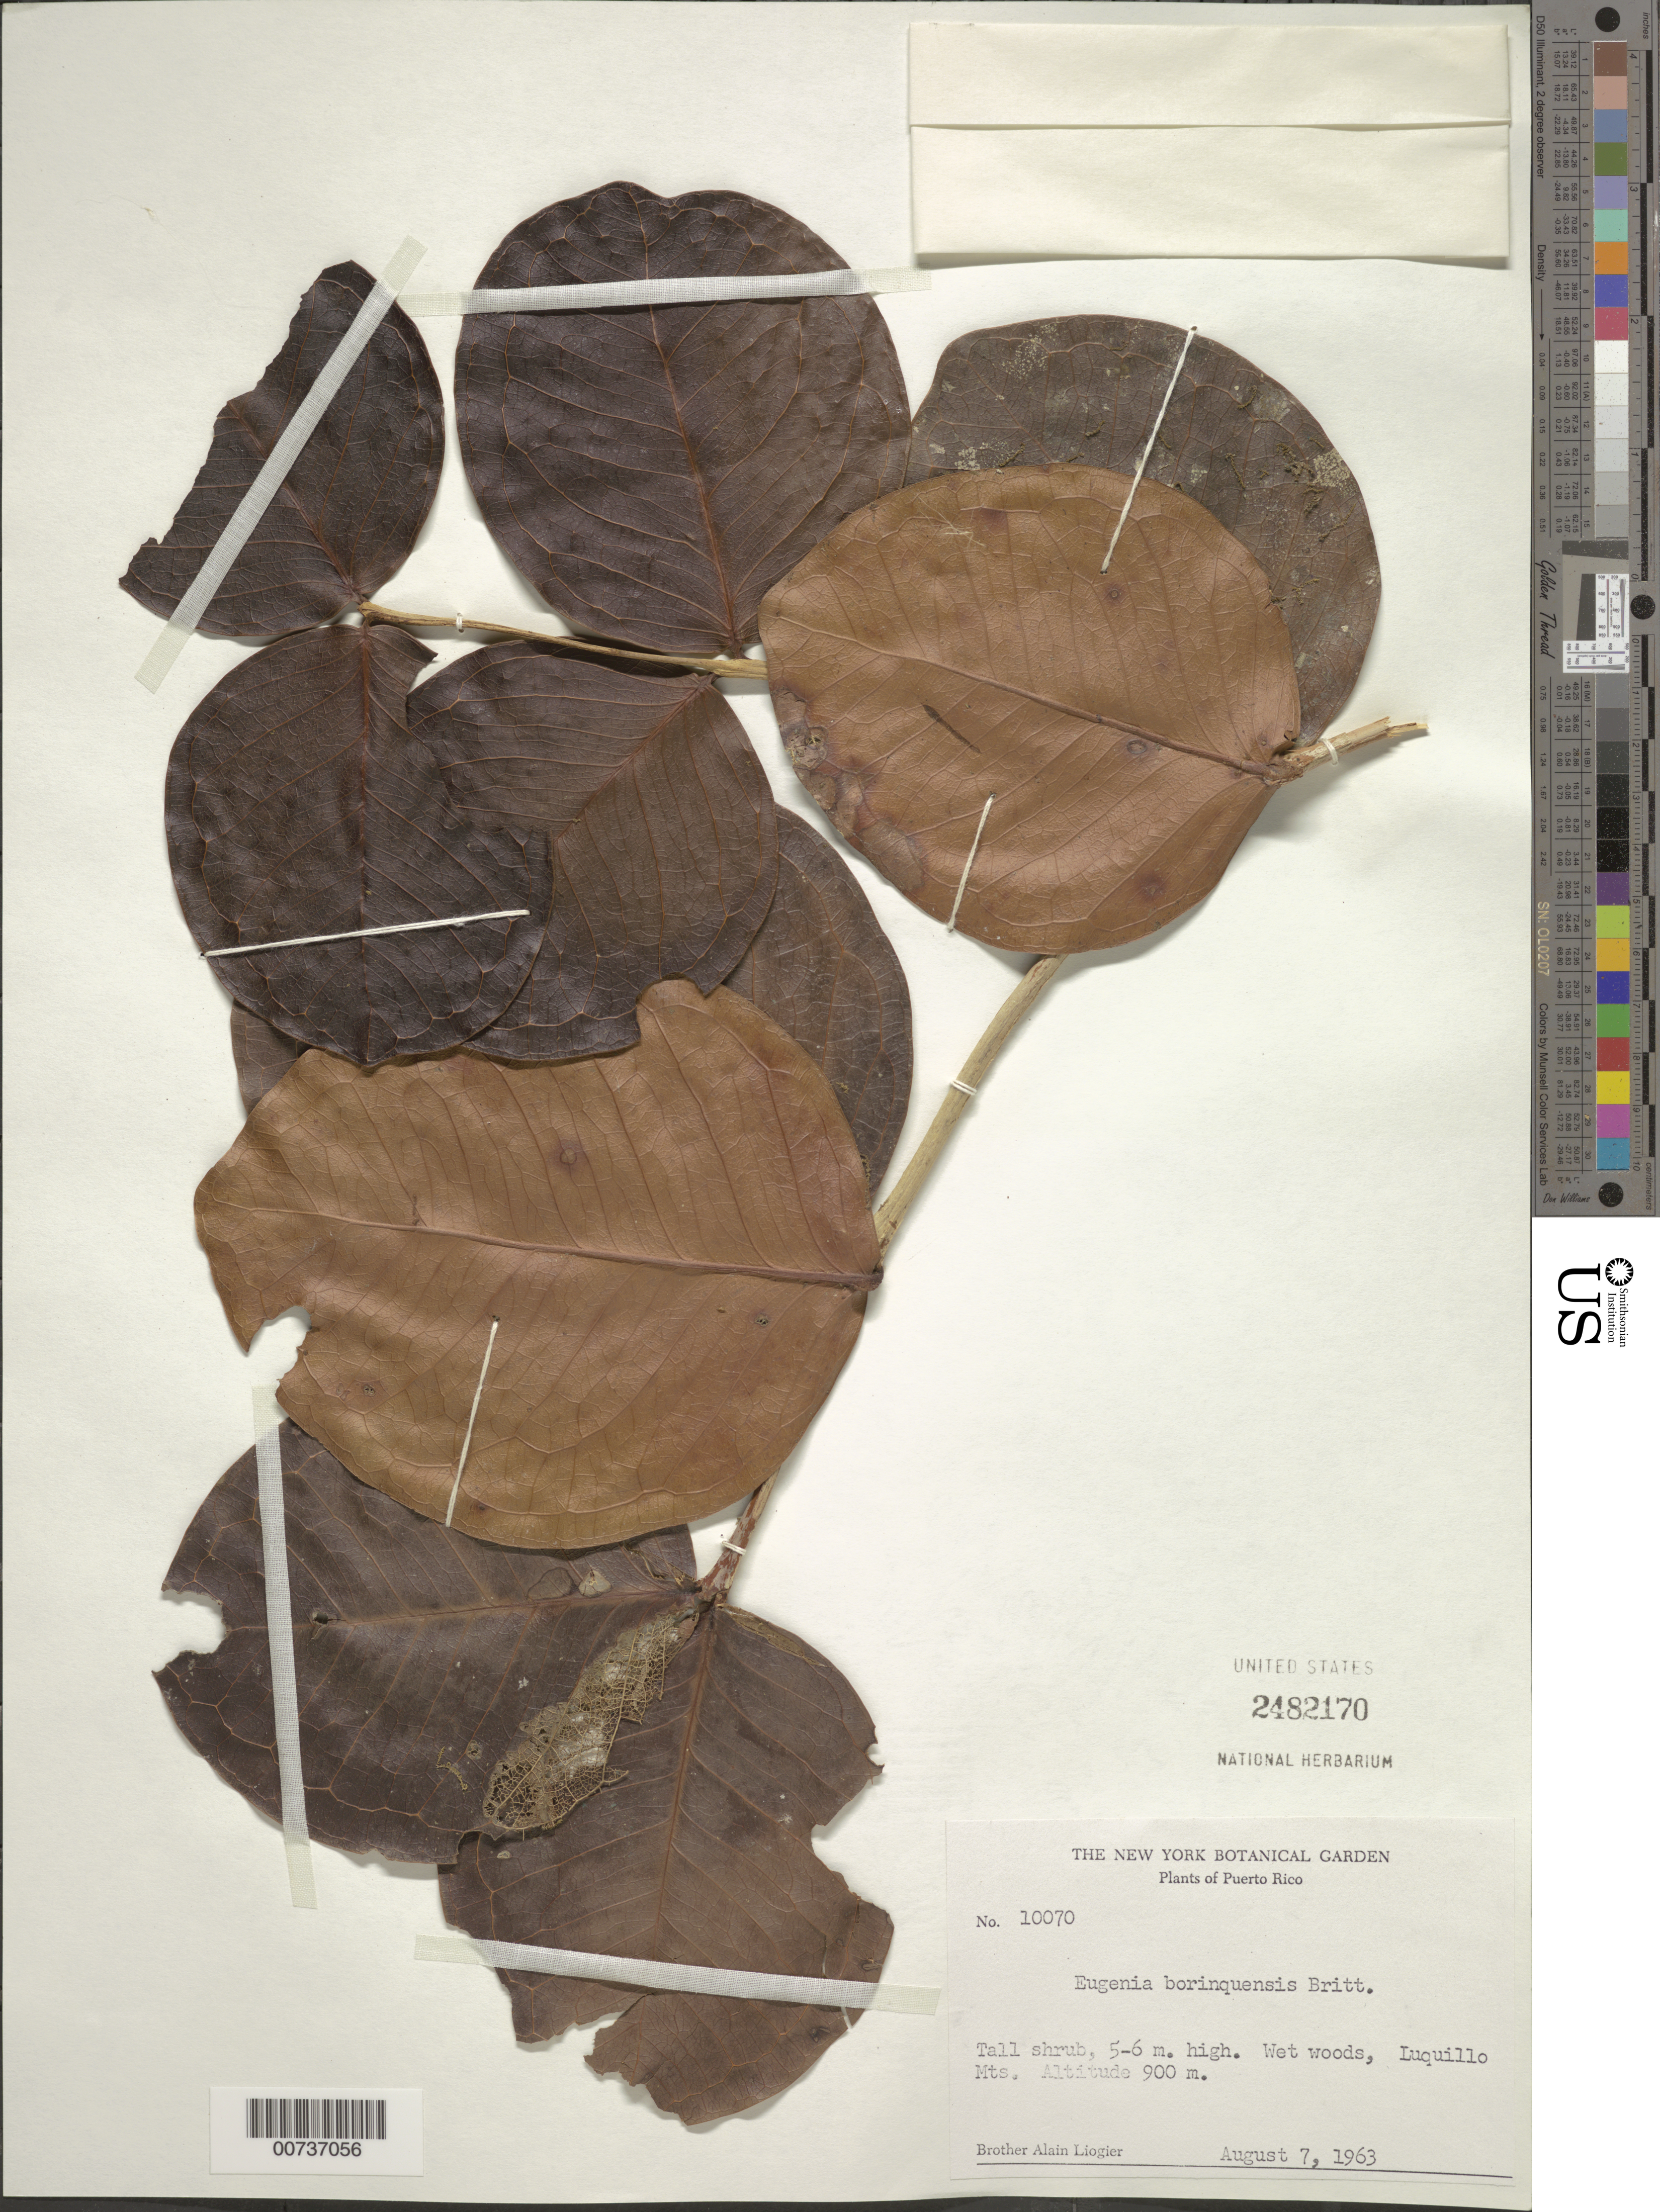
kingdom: Plantae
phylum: Tracheophyta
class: Magnoliopsida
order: Myrtales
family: Myrtaceae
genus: Eugenia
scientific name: Eugenia borinquensis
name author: Britton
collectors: A. H. Liogier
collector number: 10070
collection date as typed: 07 Aug 1963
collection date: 1963-08-07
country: Puerto Rico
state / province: Luquillo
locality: Luquillo Mountains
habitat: Wet woods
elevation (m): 900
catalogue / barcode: US 2482170